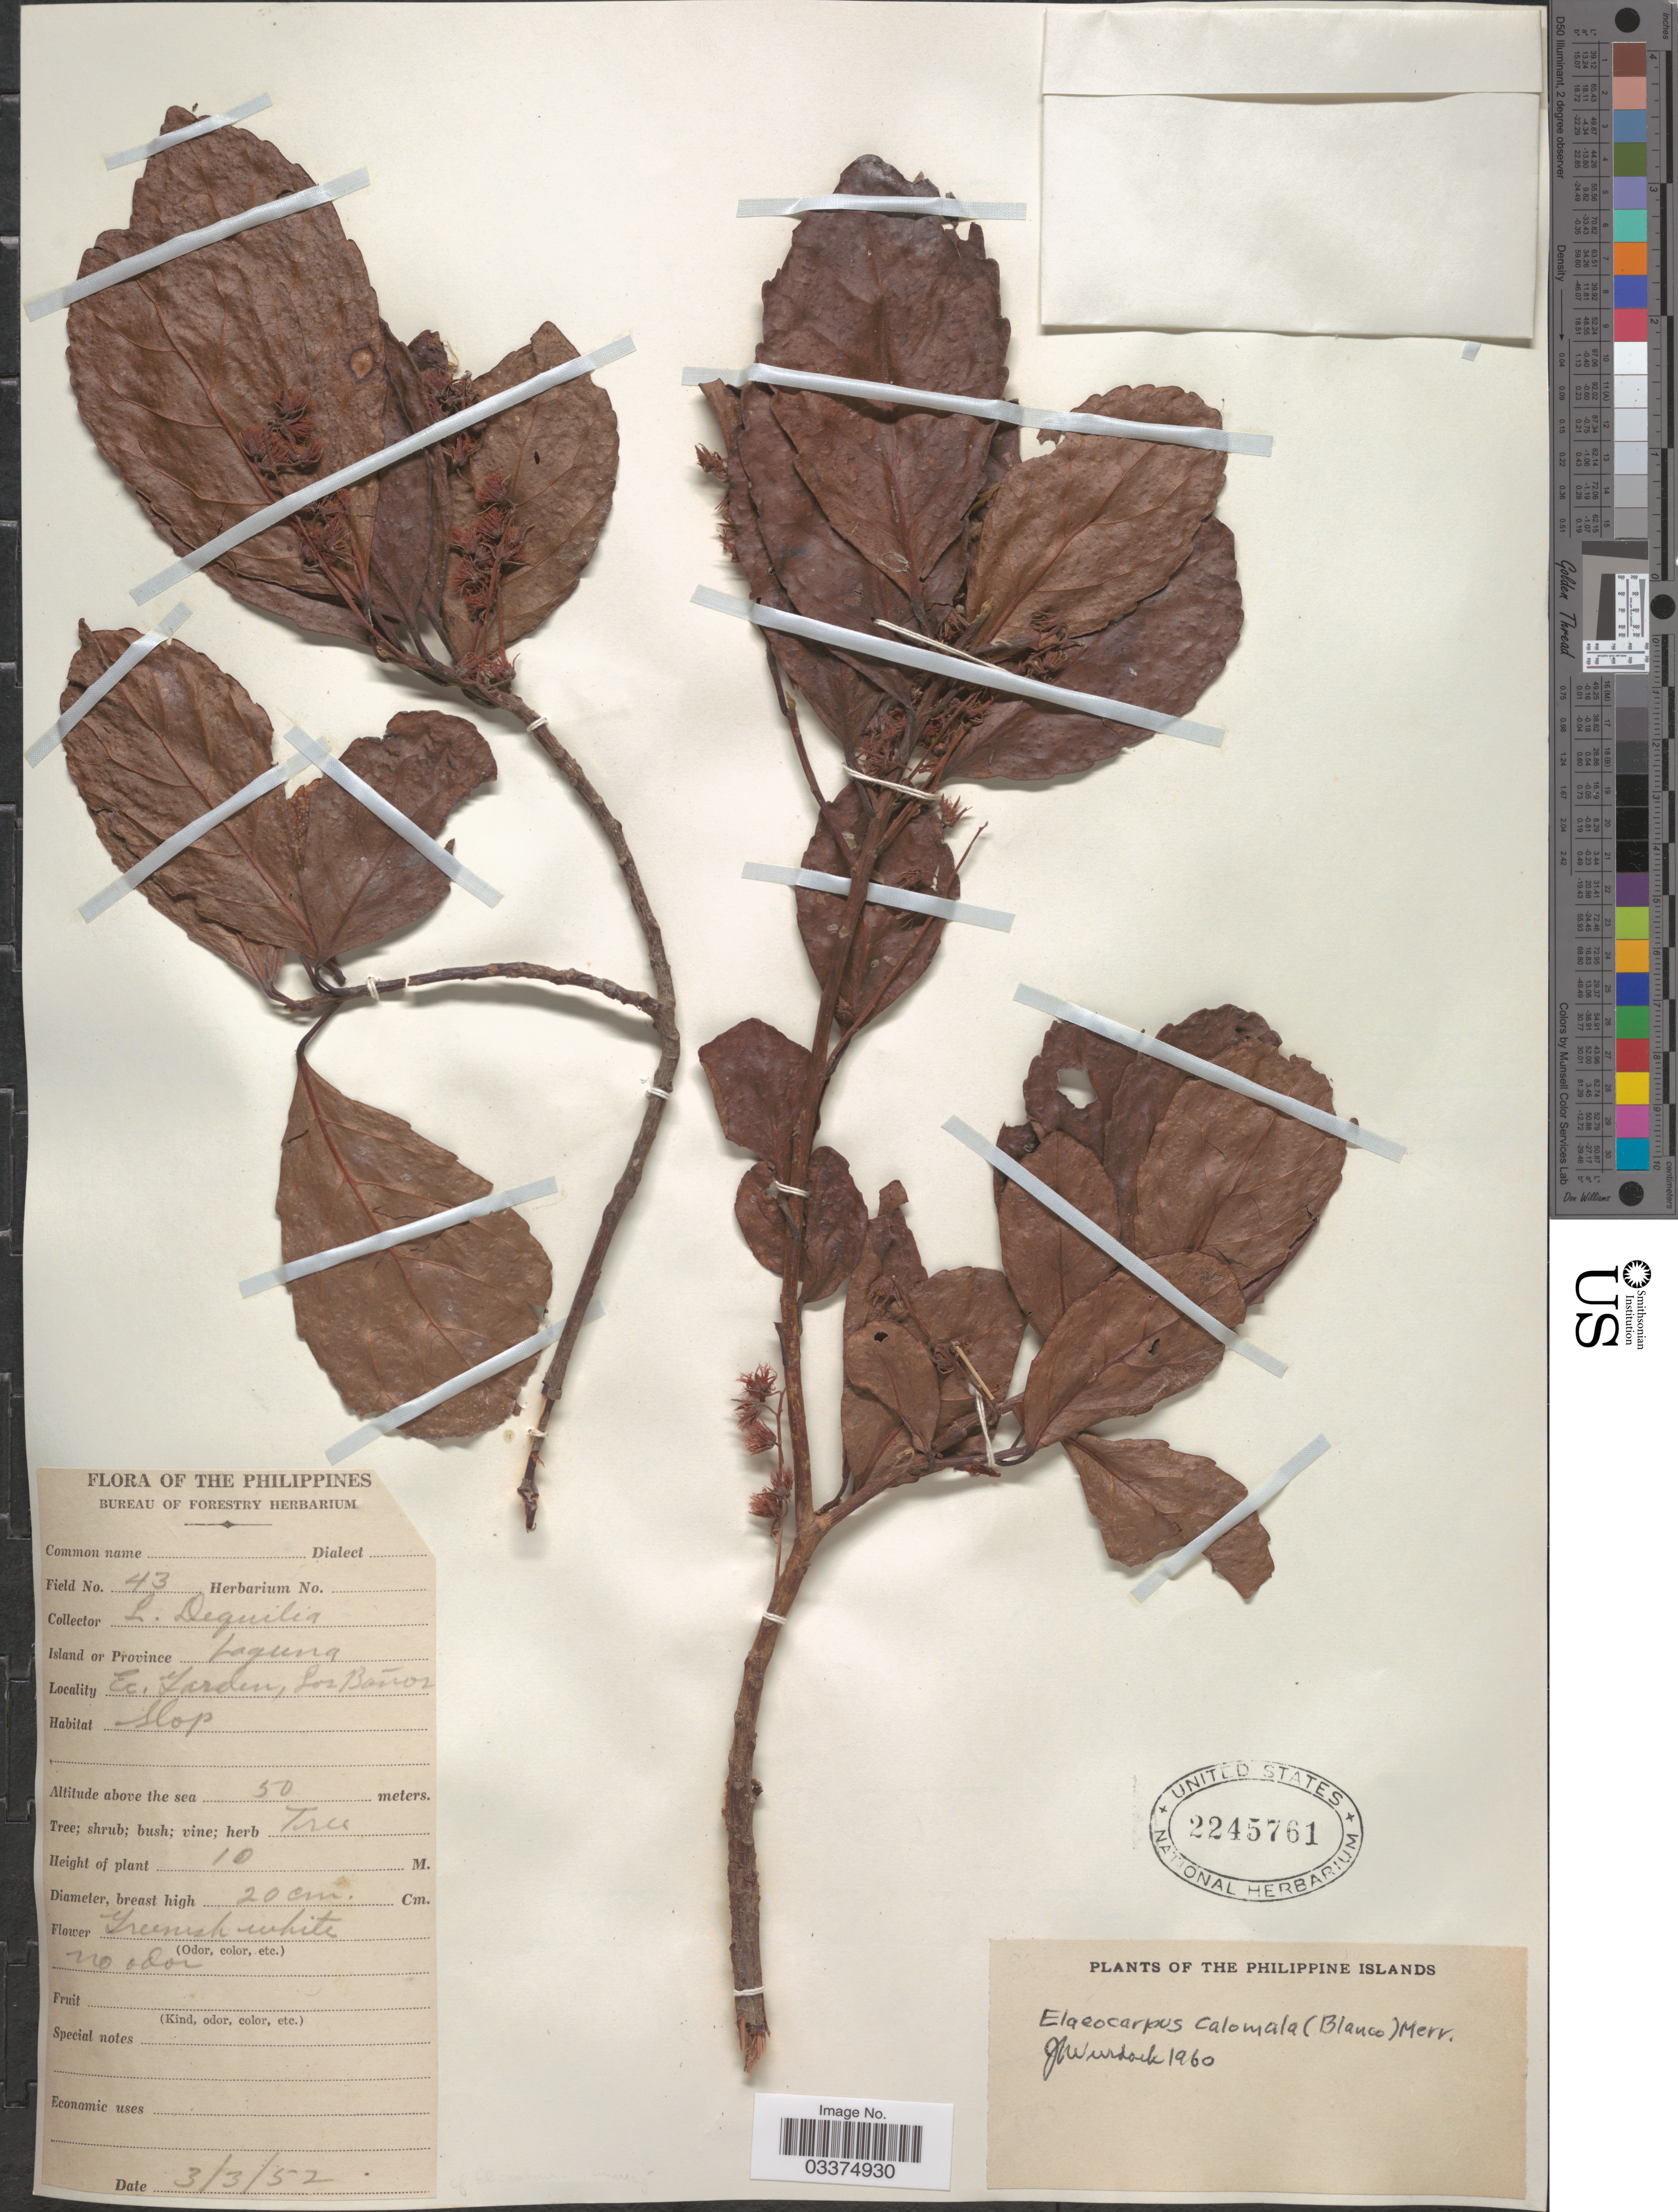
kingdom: Plantae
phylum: Tracheophyta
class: Magnoliopsida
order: Oxalidales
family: Elaeocarpaceae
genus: Elaeocarpus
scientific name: Elaeocarpus calomala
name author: (Blanco) Merr.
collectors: L. Dequilia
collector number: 43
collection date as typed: Transcribed d/m/y: 3/3/52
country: Philippines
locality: Ec. Garden, Los Baños.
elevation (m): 50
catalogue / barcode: US 2245761